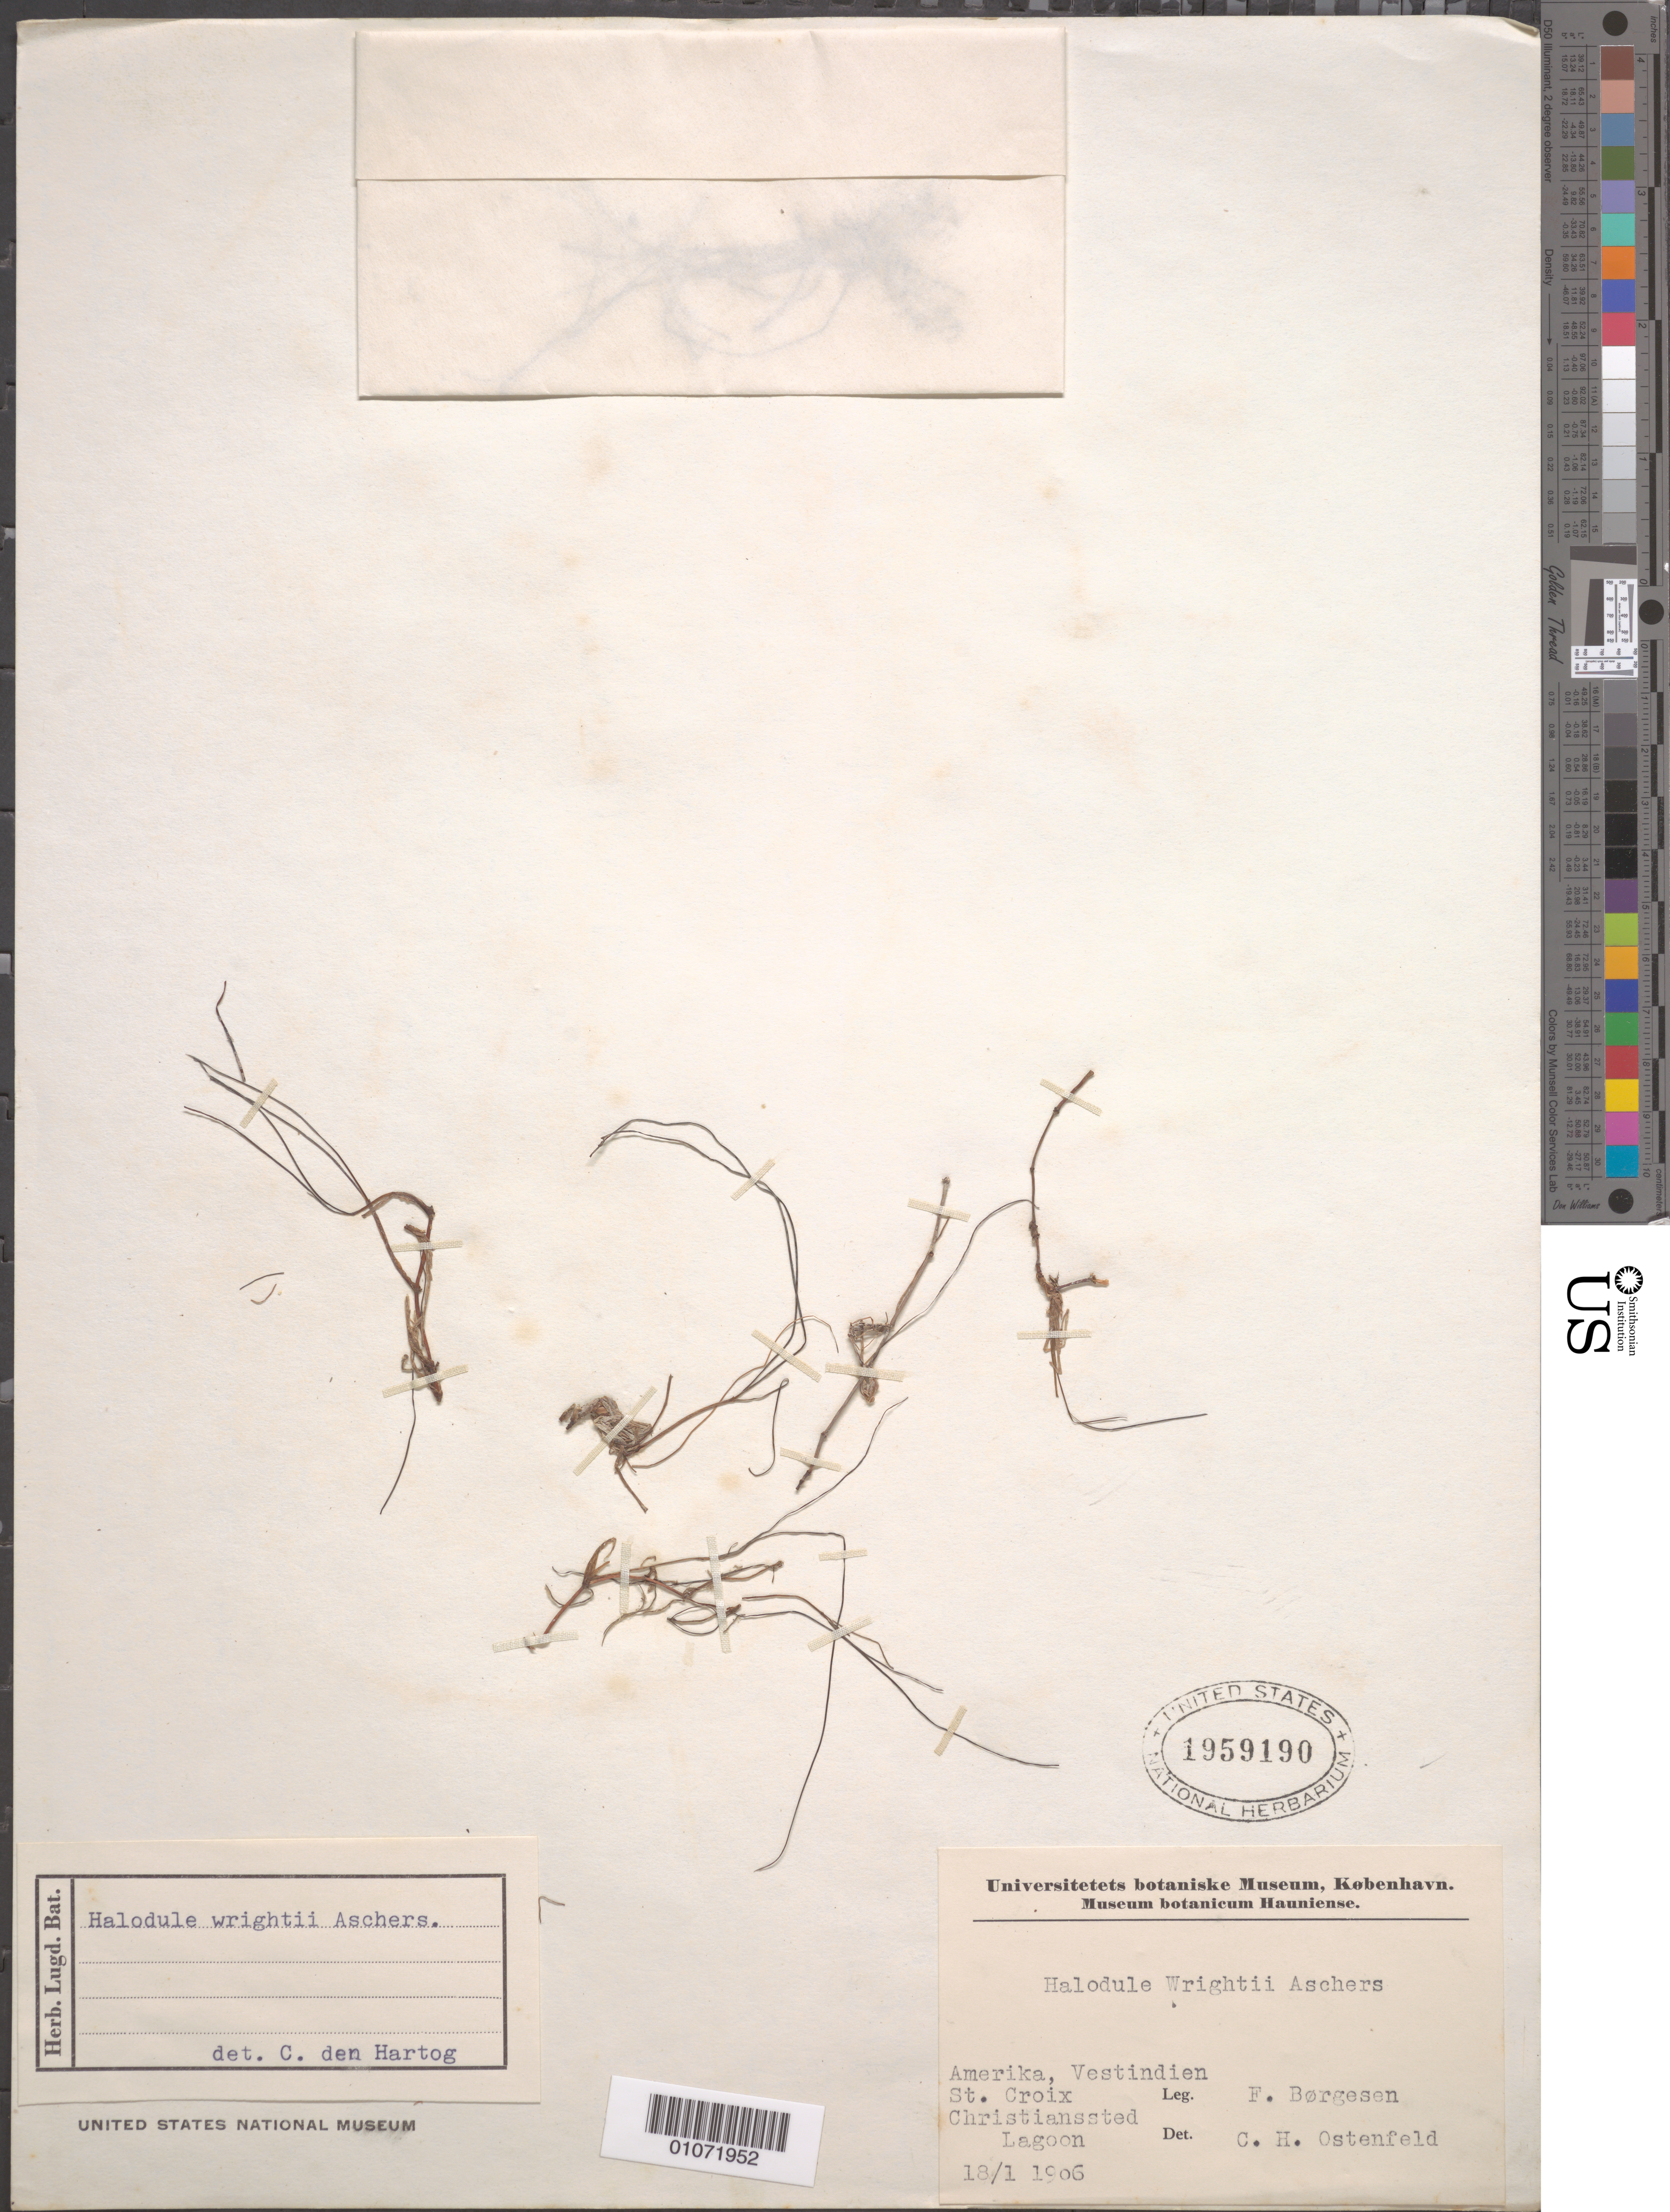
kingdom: Plantae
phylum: Tracheophyta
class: Liliopsida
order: Alismatales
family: Cymodoceaceae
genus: Halodule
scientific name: Halodule wrightii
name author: Asch.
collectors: C. Ostenfeld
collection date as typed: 18 Jan 1906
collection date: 1906-01-18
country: U.S. Virgin Islands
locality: Amerika, Vestindien.Christianstead Lagoon.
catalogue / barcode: US 1959190